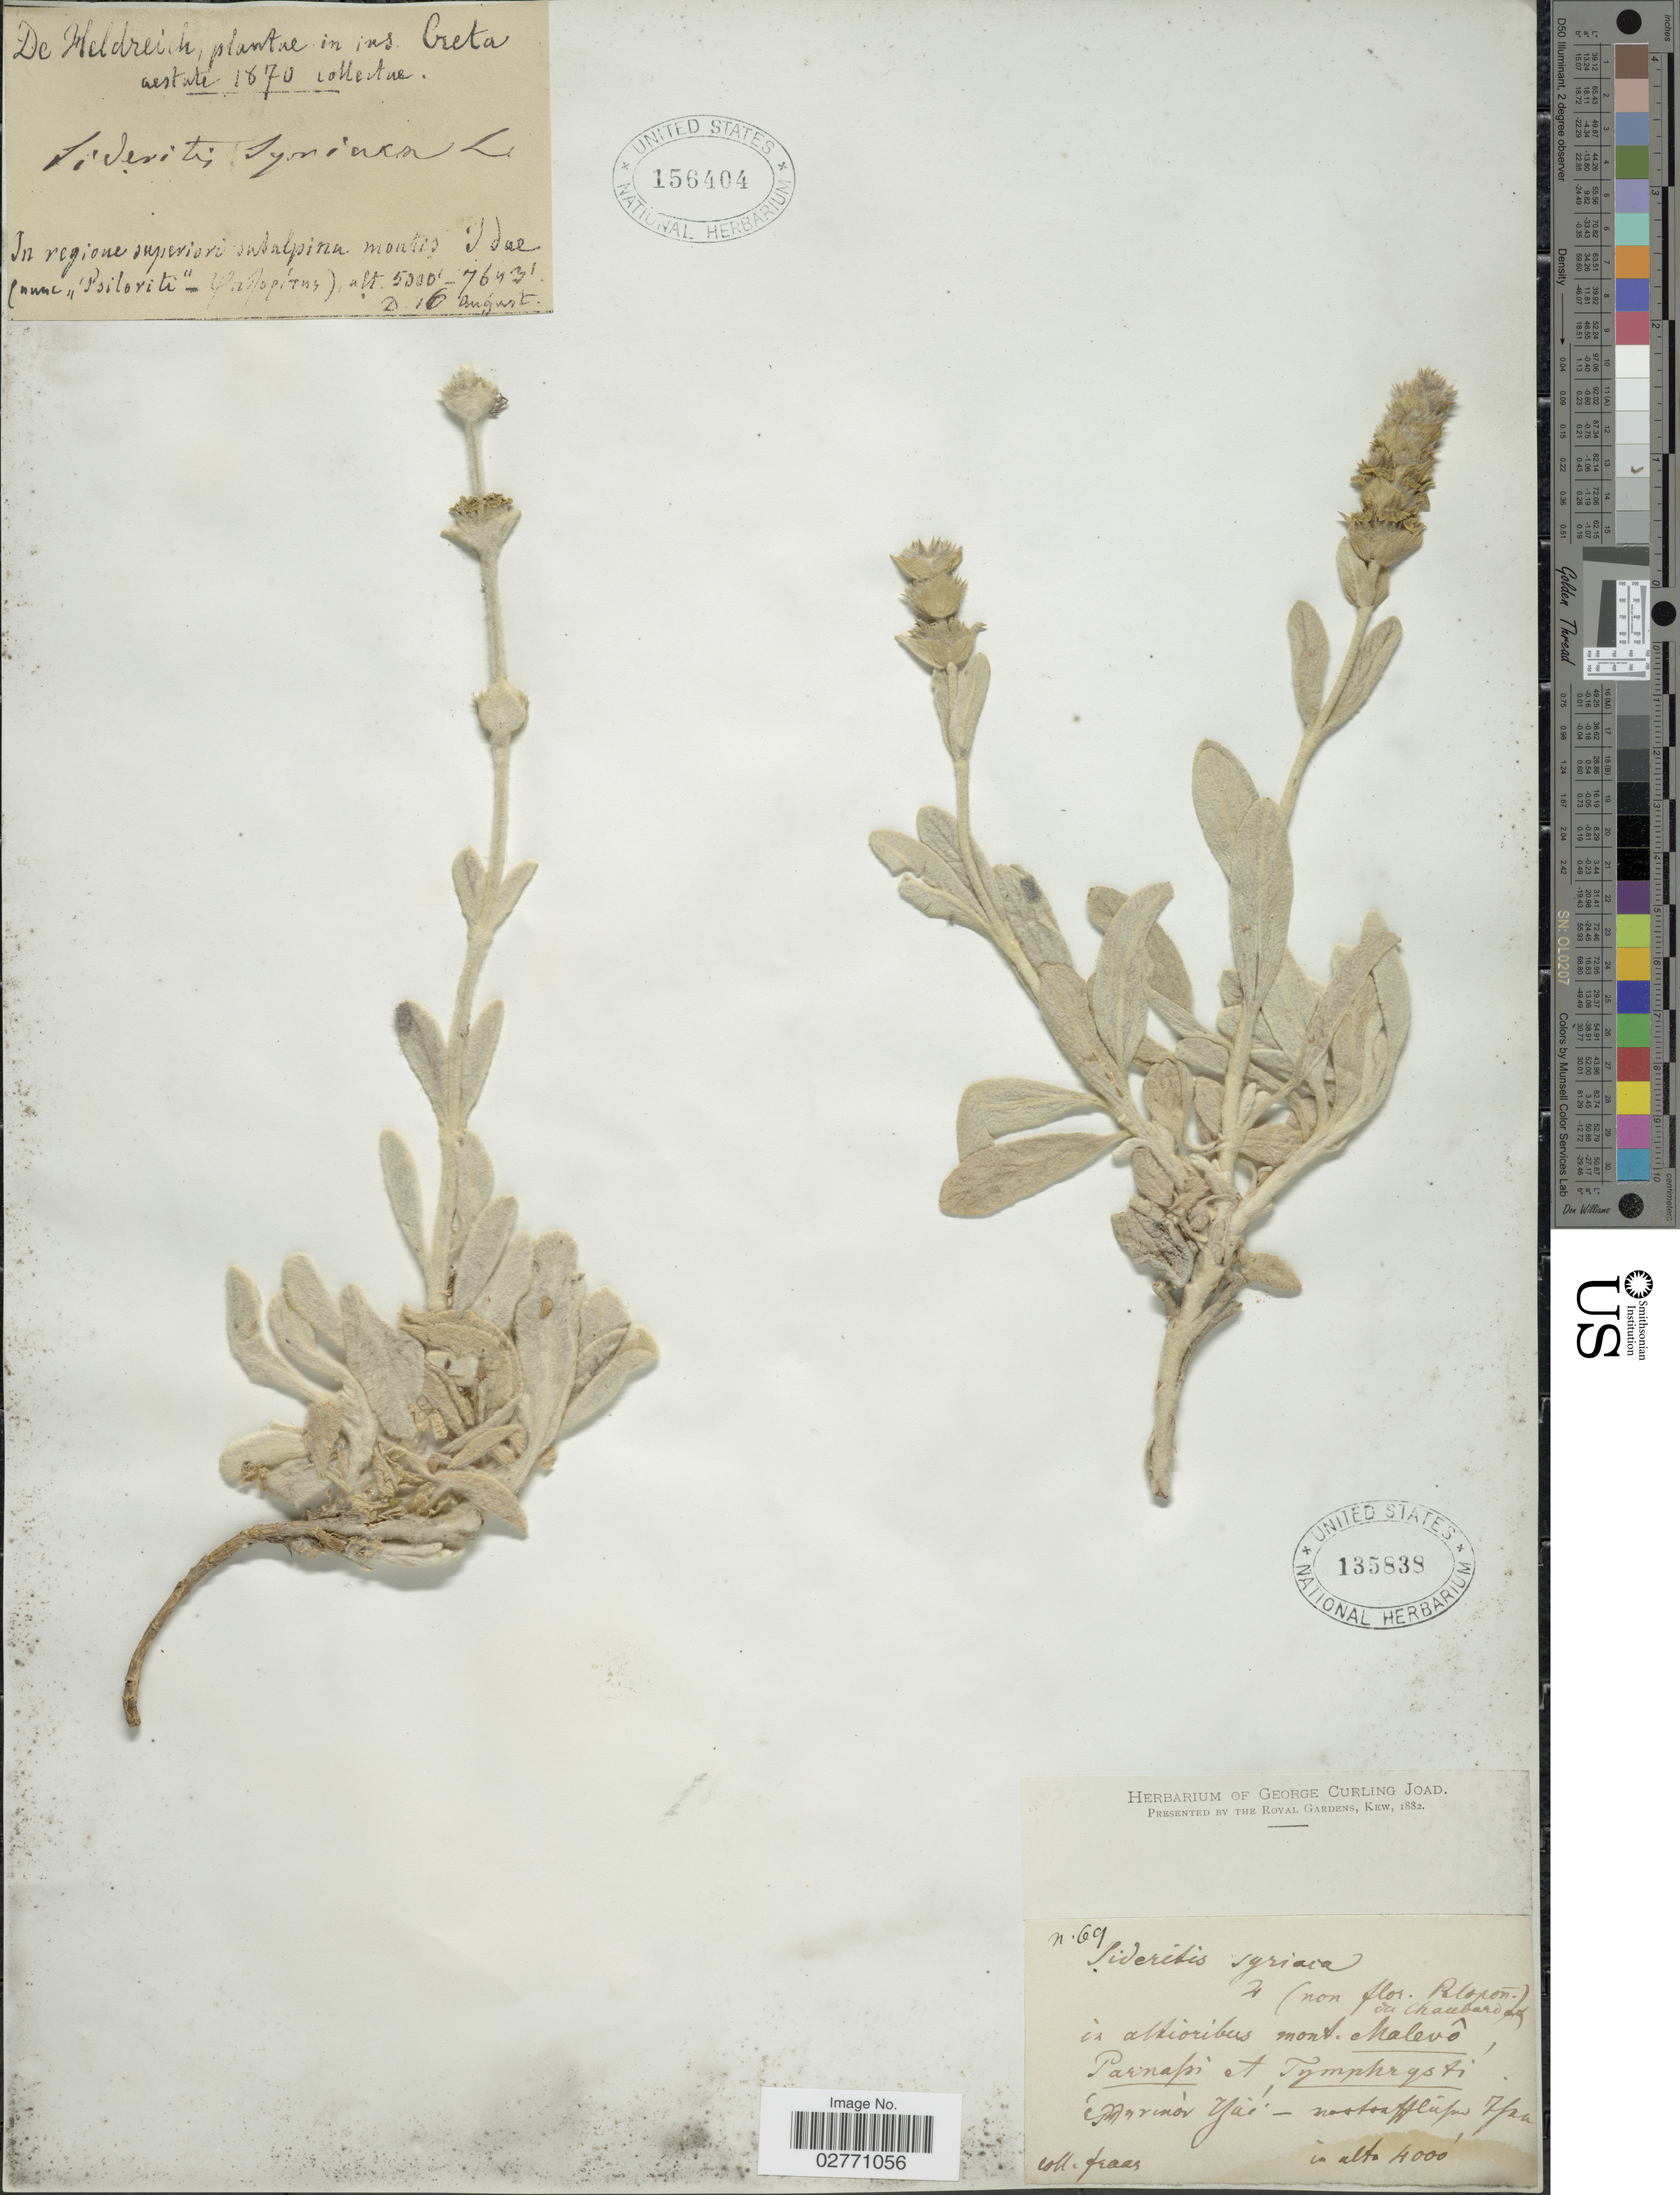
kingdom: Plantae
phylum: Tracheophyta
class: Magnoliopsida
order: Lamiales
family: Lamiaceae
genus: Sideritis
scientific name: Sideritis syriaca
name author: L.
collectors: -. De Heldreich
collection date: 1870-08-16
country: Greece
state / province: Crete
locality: Ins. Creta. In regione superiori subalpina montis Idae (num "Psiloriti") .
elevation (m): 1524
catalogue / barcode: US 156404-2